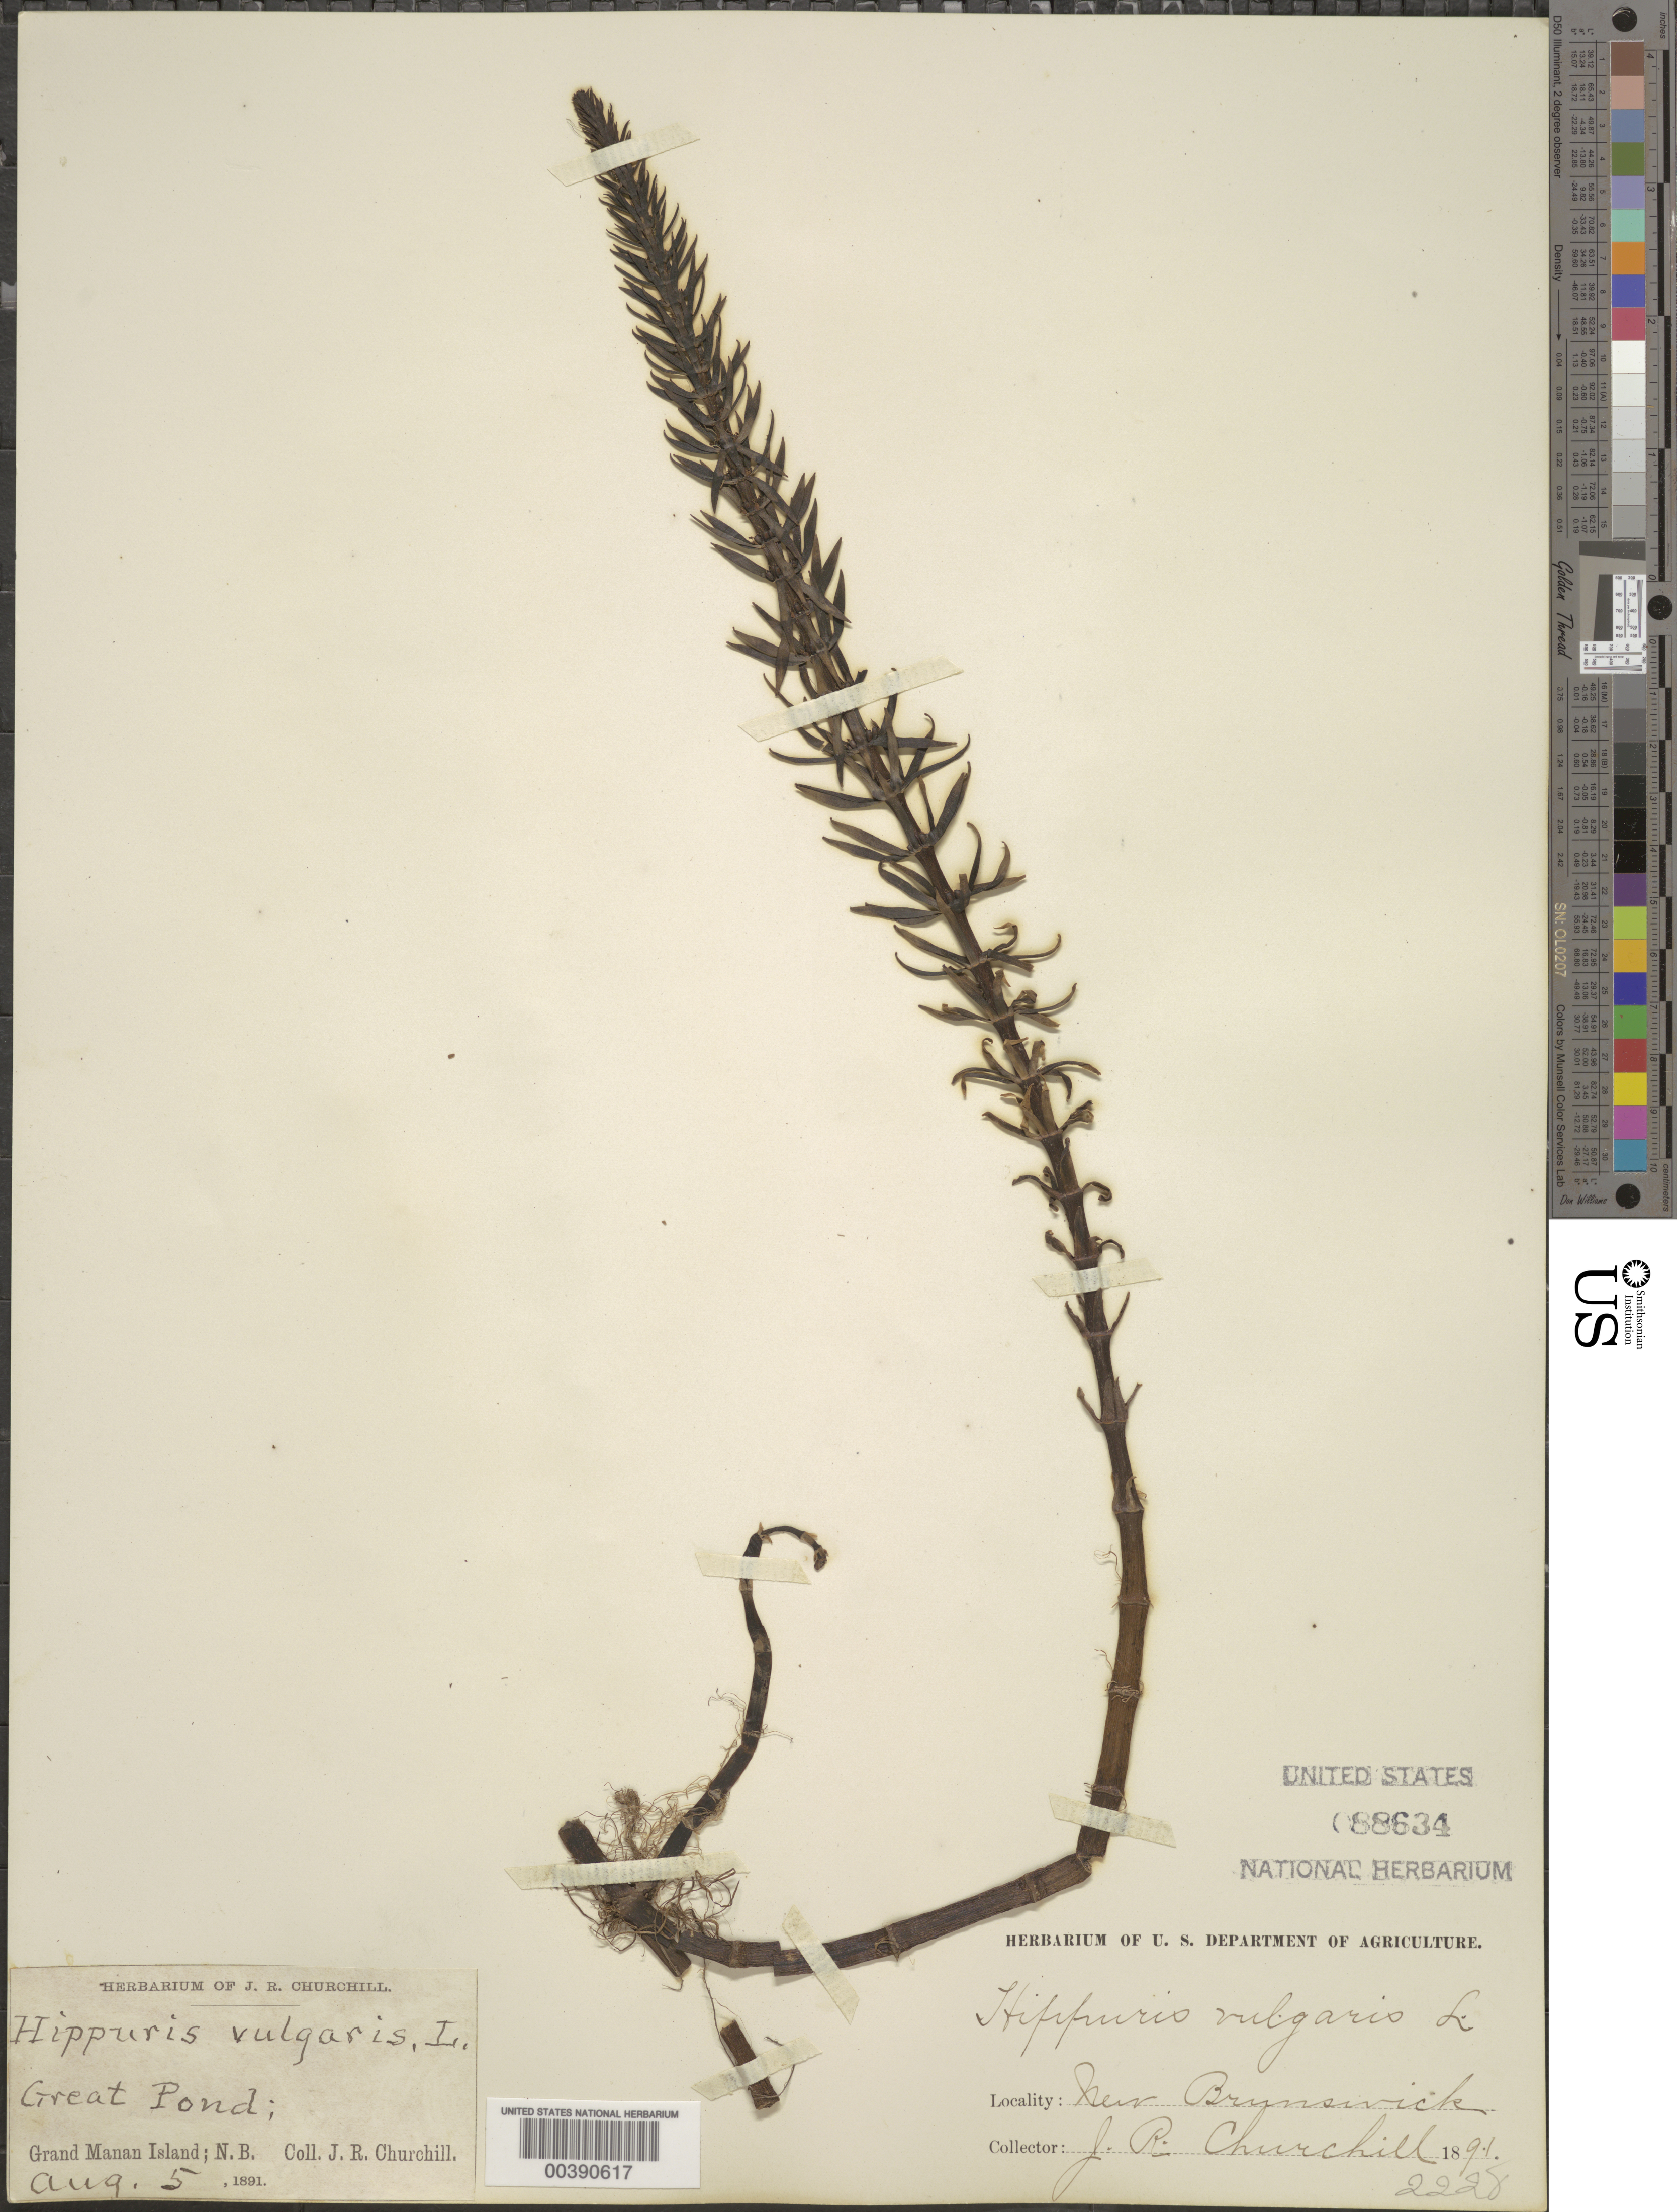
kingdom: Plantae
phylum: Tracheophyta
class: Magnoliopsida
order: Lamiales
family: Plantaginaceae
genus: Hippuris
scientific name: Hippuris vulgaris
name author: L.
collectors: J. R. Churchill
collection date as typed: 05 Aug 1891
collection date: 1891-08-05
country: Canada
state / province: New Brunswick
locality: Grand manan i., great pond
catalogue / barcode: US 88634